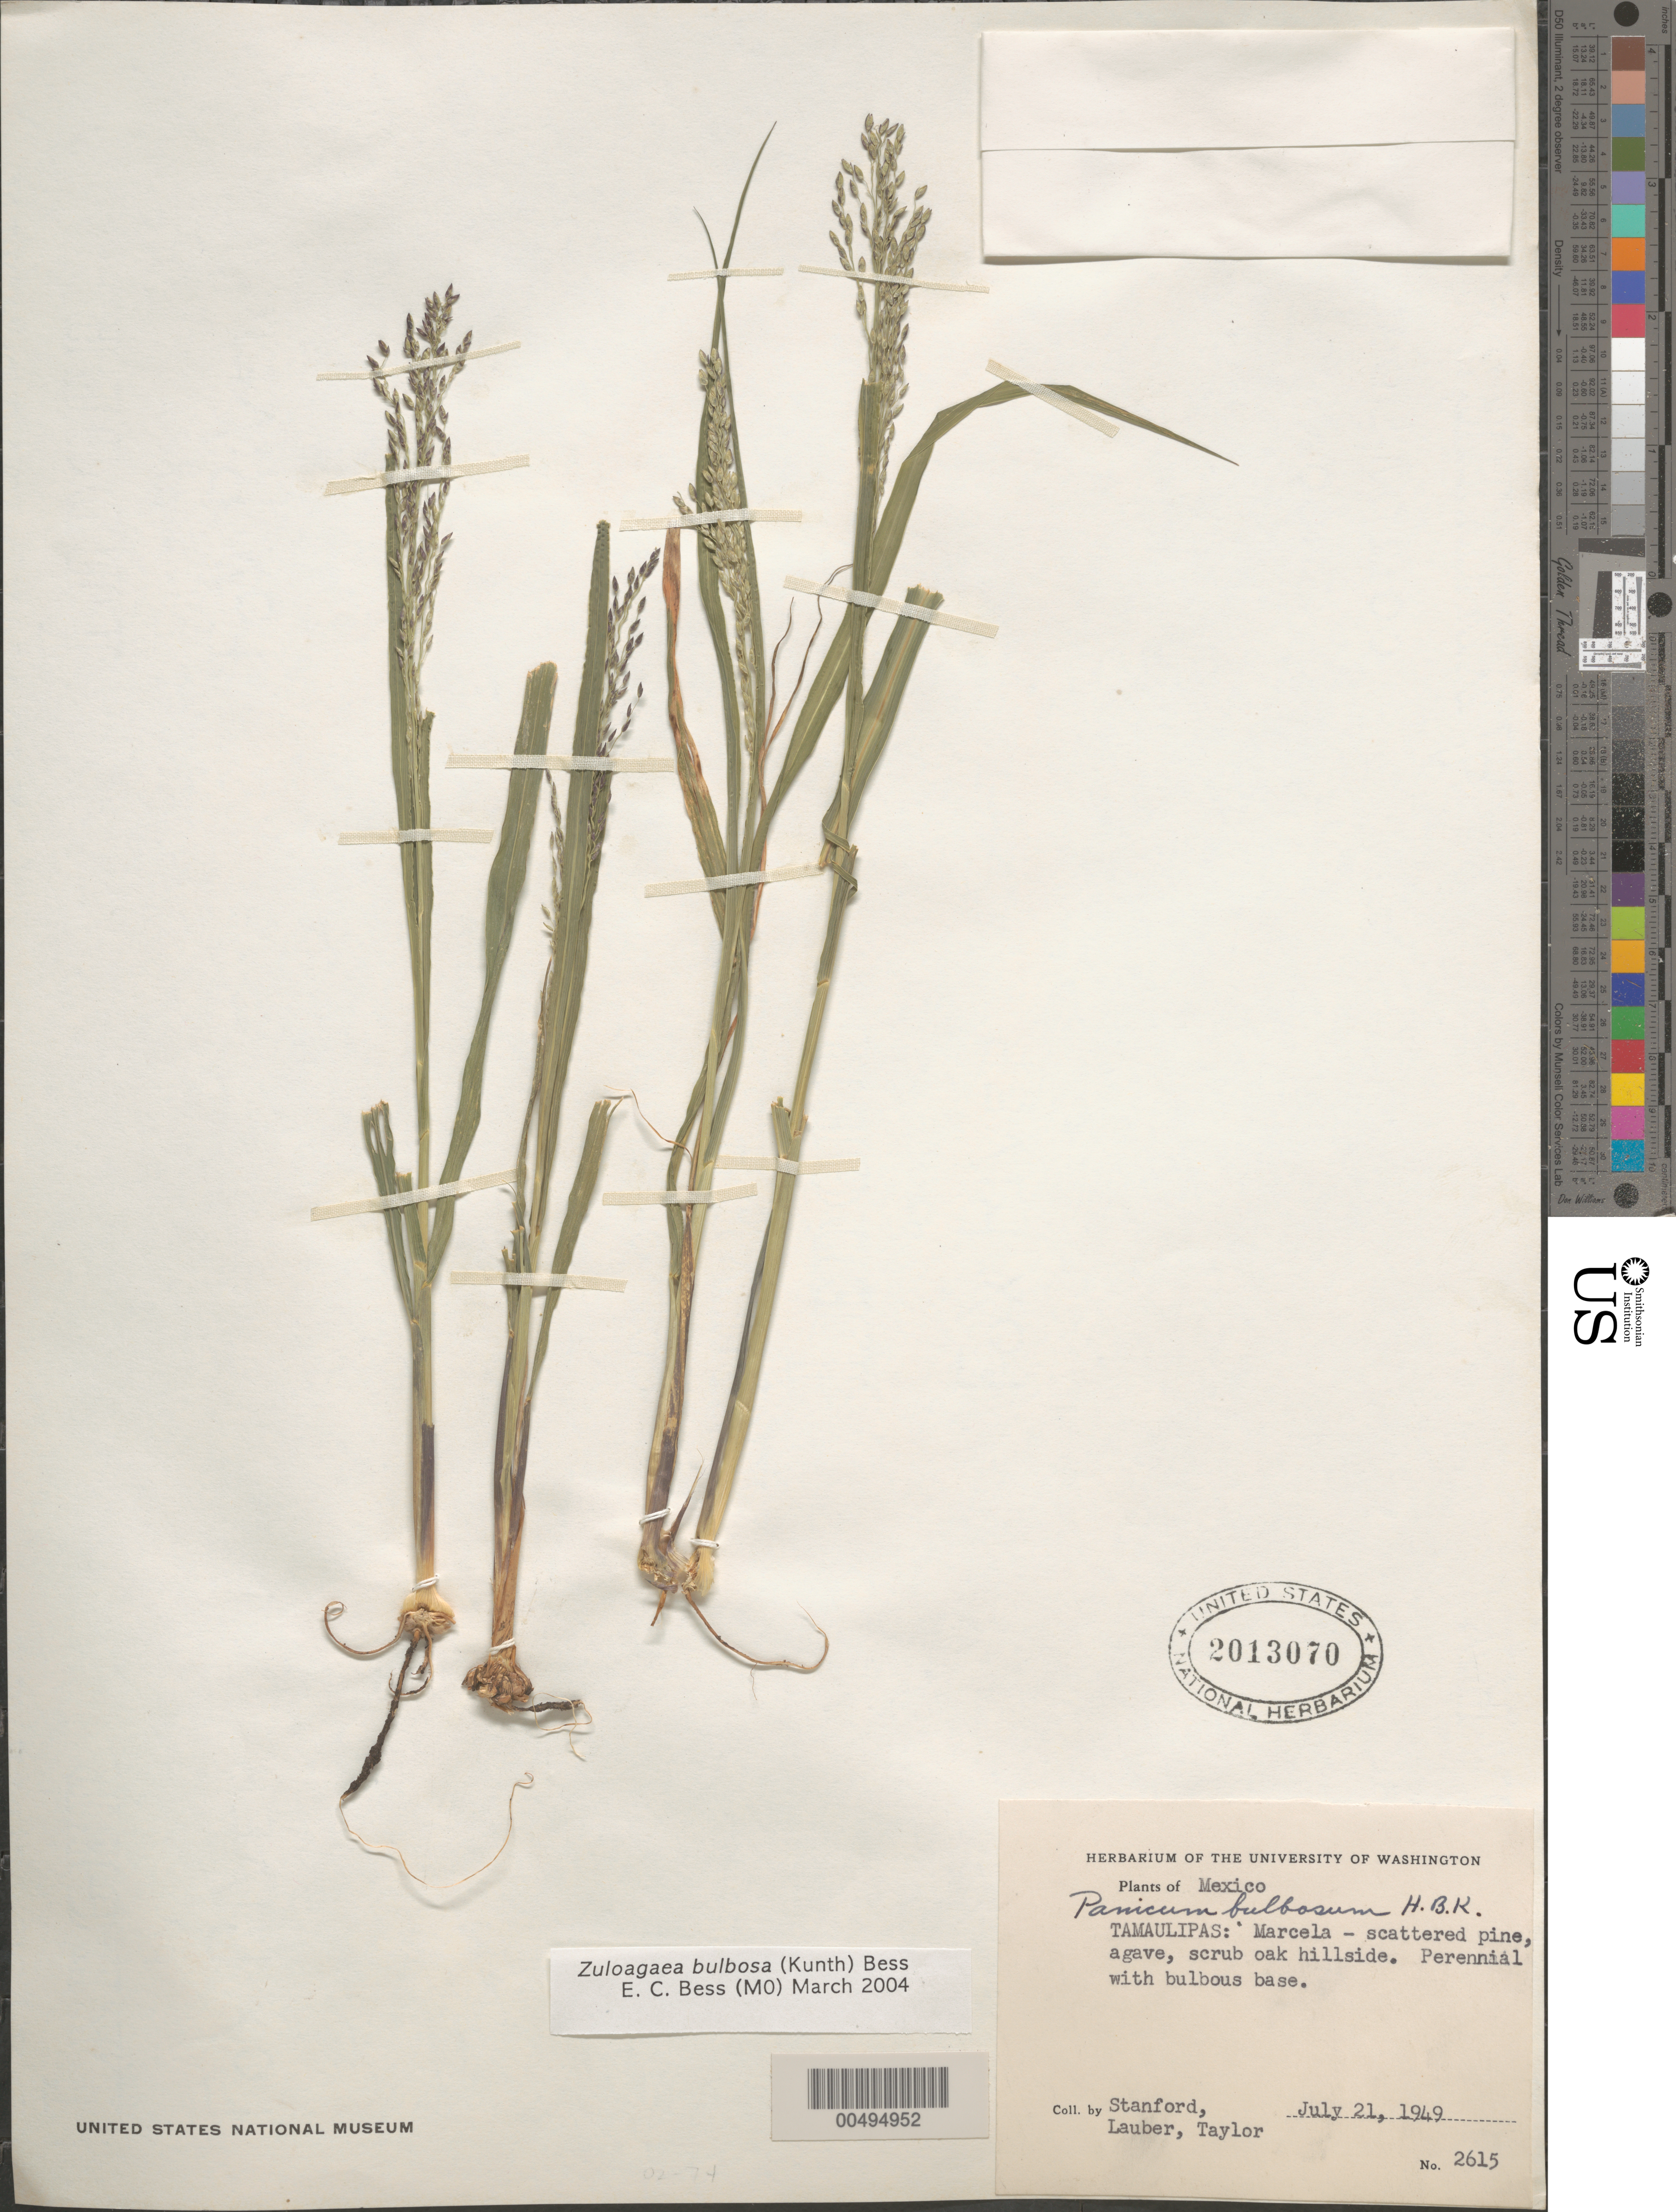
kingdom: Plantae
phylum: Tracheophyta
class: Liliopsida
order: Poales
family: Poaceae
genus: Panicum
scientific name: Panicum bulbosum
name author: Kunth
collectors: -. Stanford, Lauber, -- & -- Taylor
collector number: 2615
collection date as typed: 21 Jul 1949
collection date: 1949-07-21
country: Mexico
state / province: Tamaulipas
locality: Marcela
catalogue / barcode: US 2013070